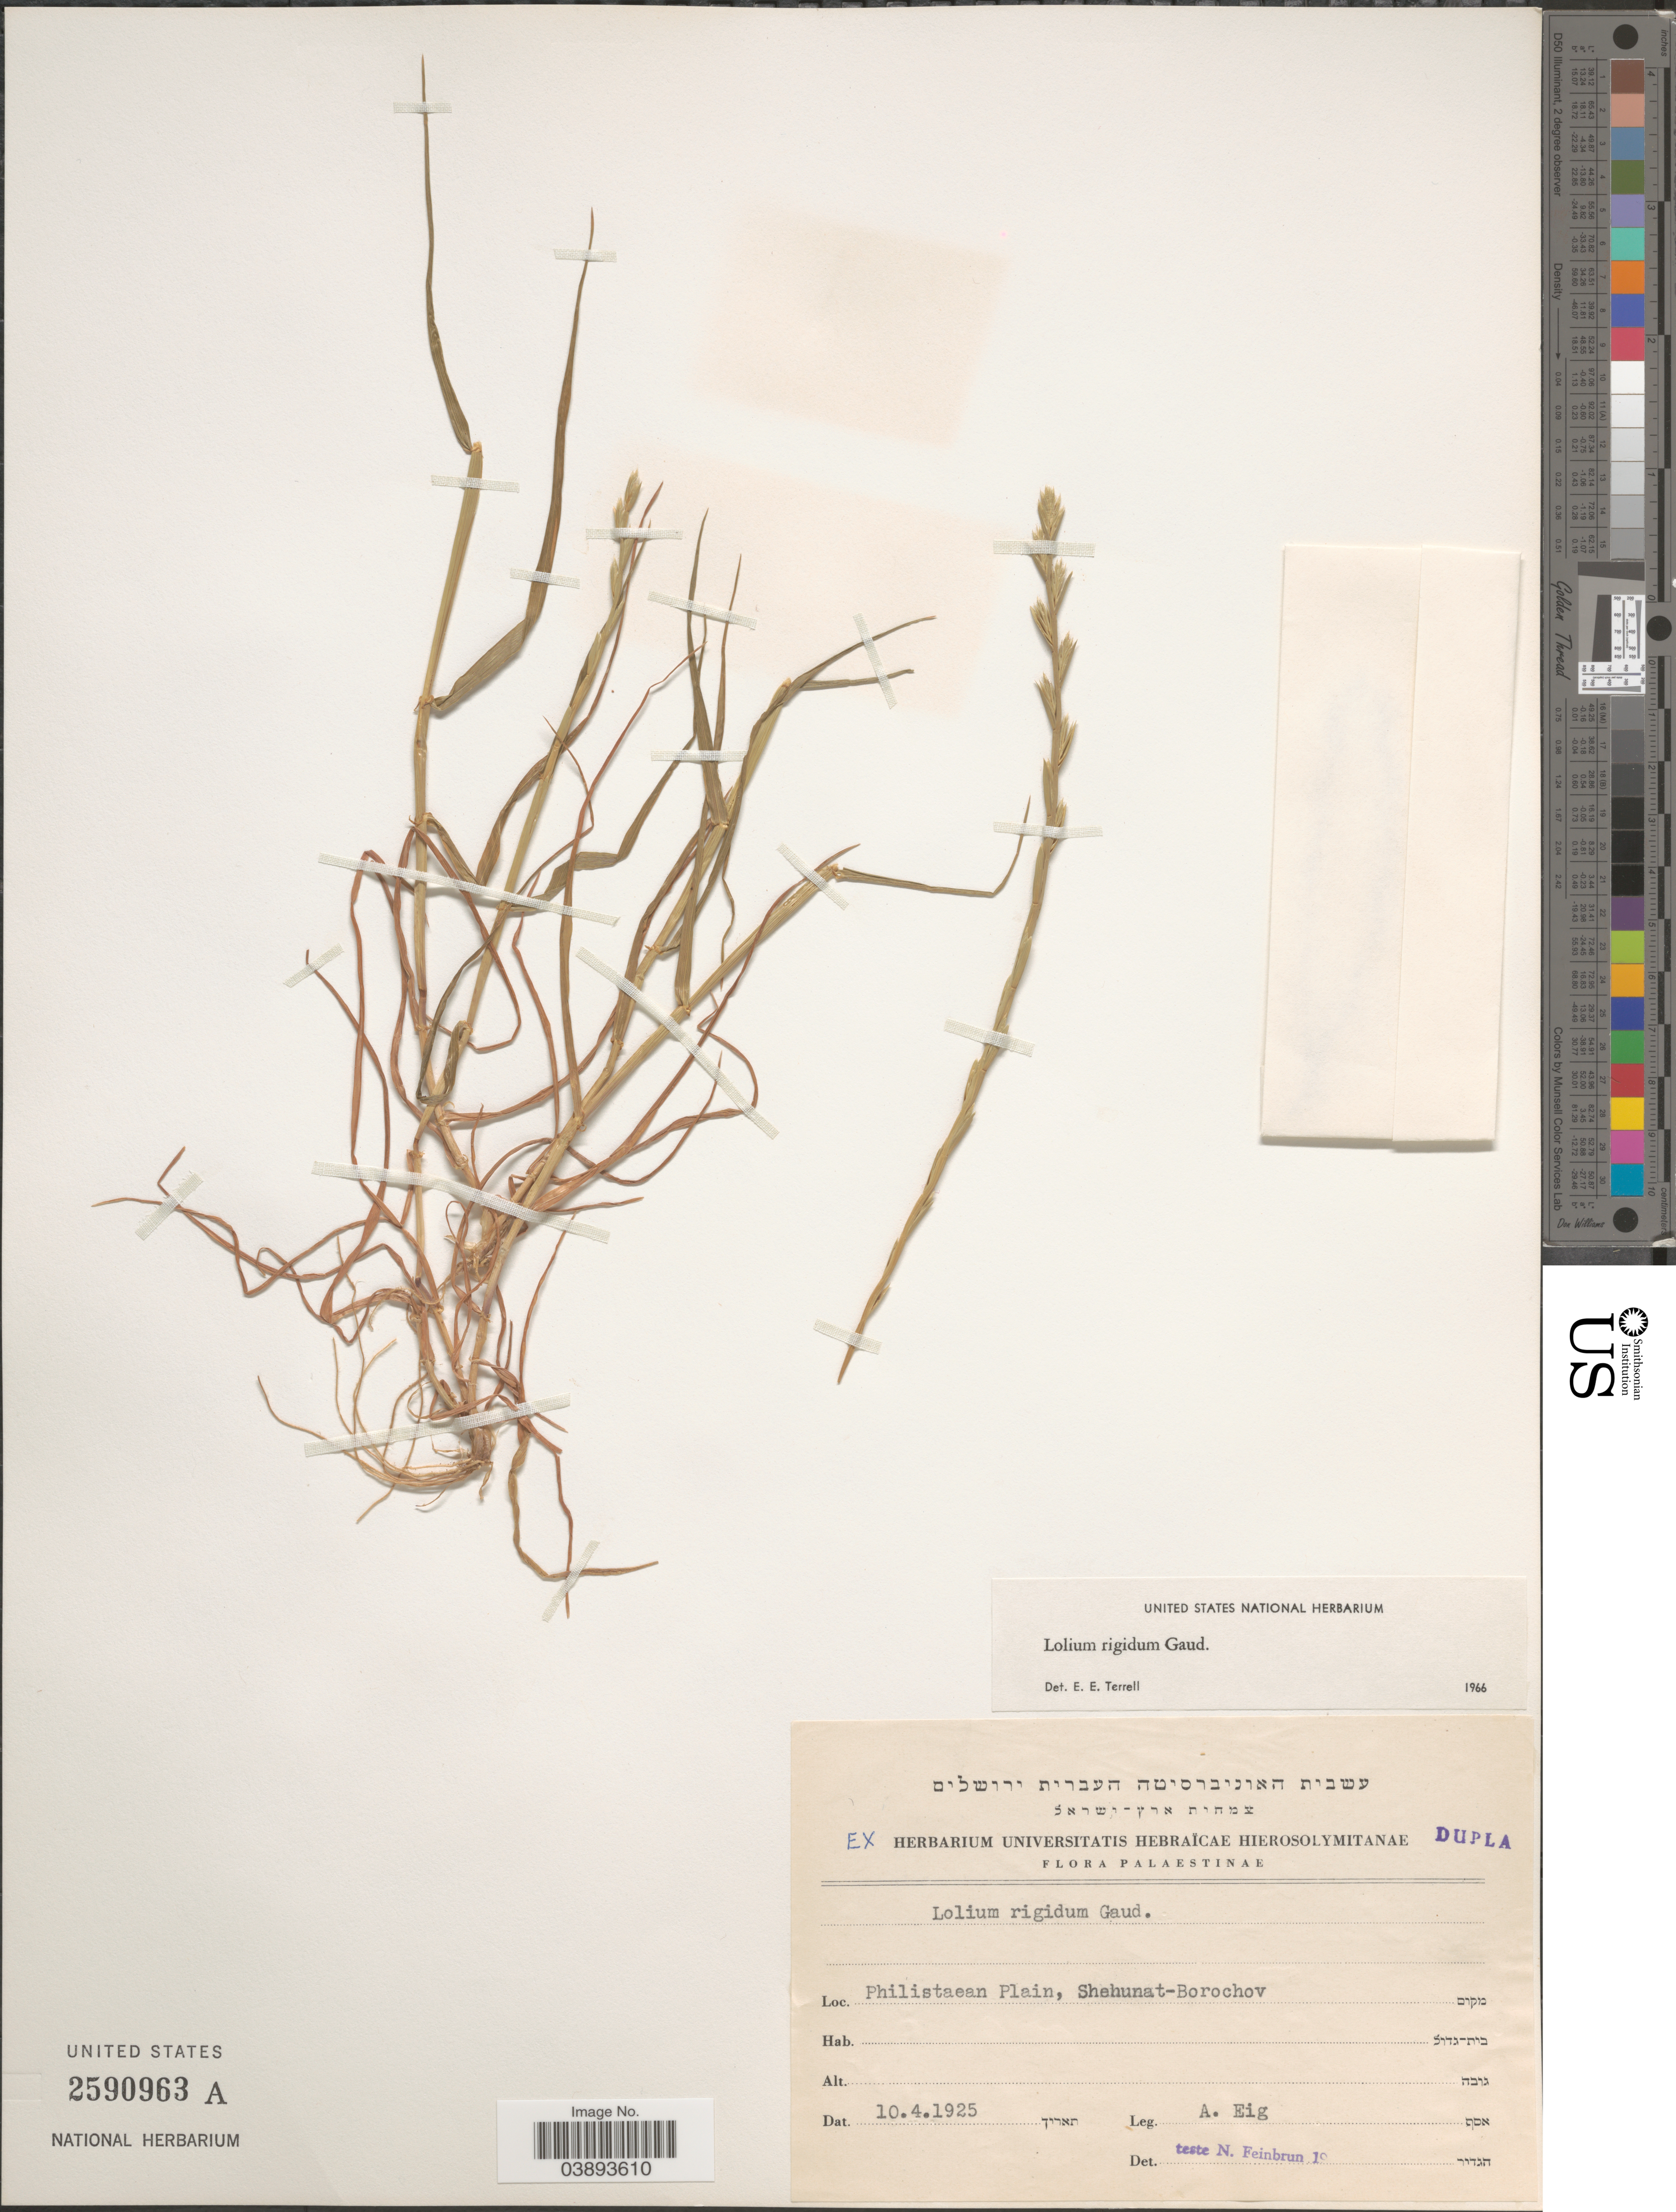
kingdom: Plantae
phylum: Tracheophyta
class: Liliopsida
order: Poales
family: Poaceae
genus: Lolium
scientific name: Lolium rigidum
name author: Gaudin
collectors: A. Eig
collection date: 1925-04-10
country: Israel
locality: Palaestinae. Philistaean Plain, Shehunat-Borochov.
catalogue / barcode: US 2590963A